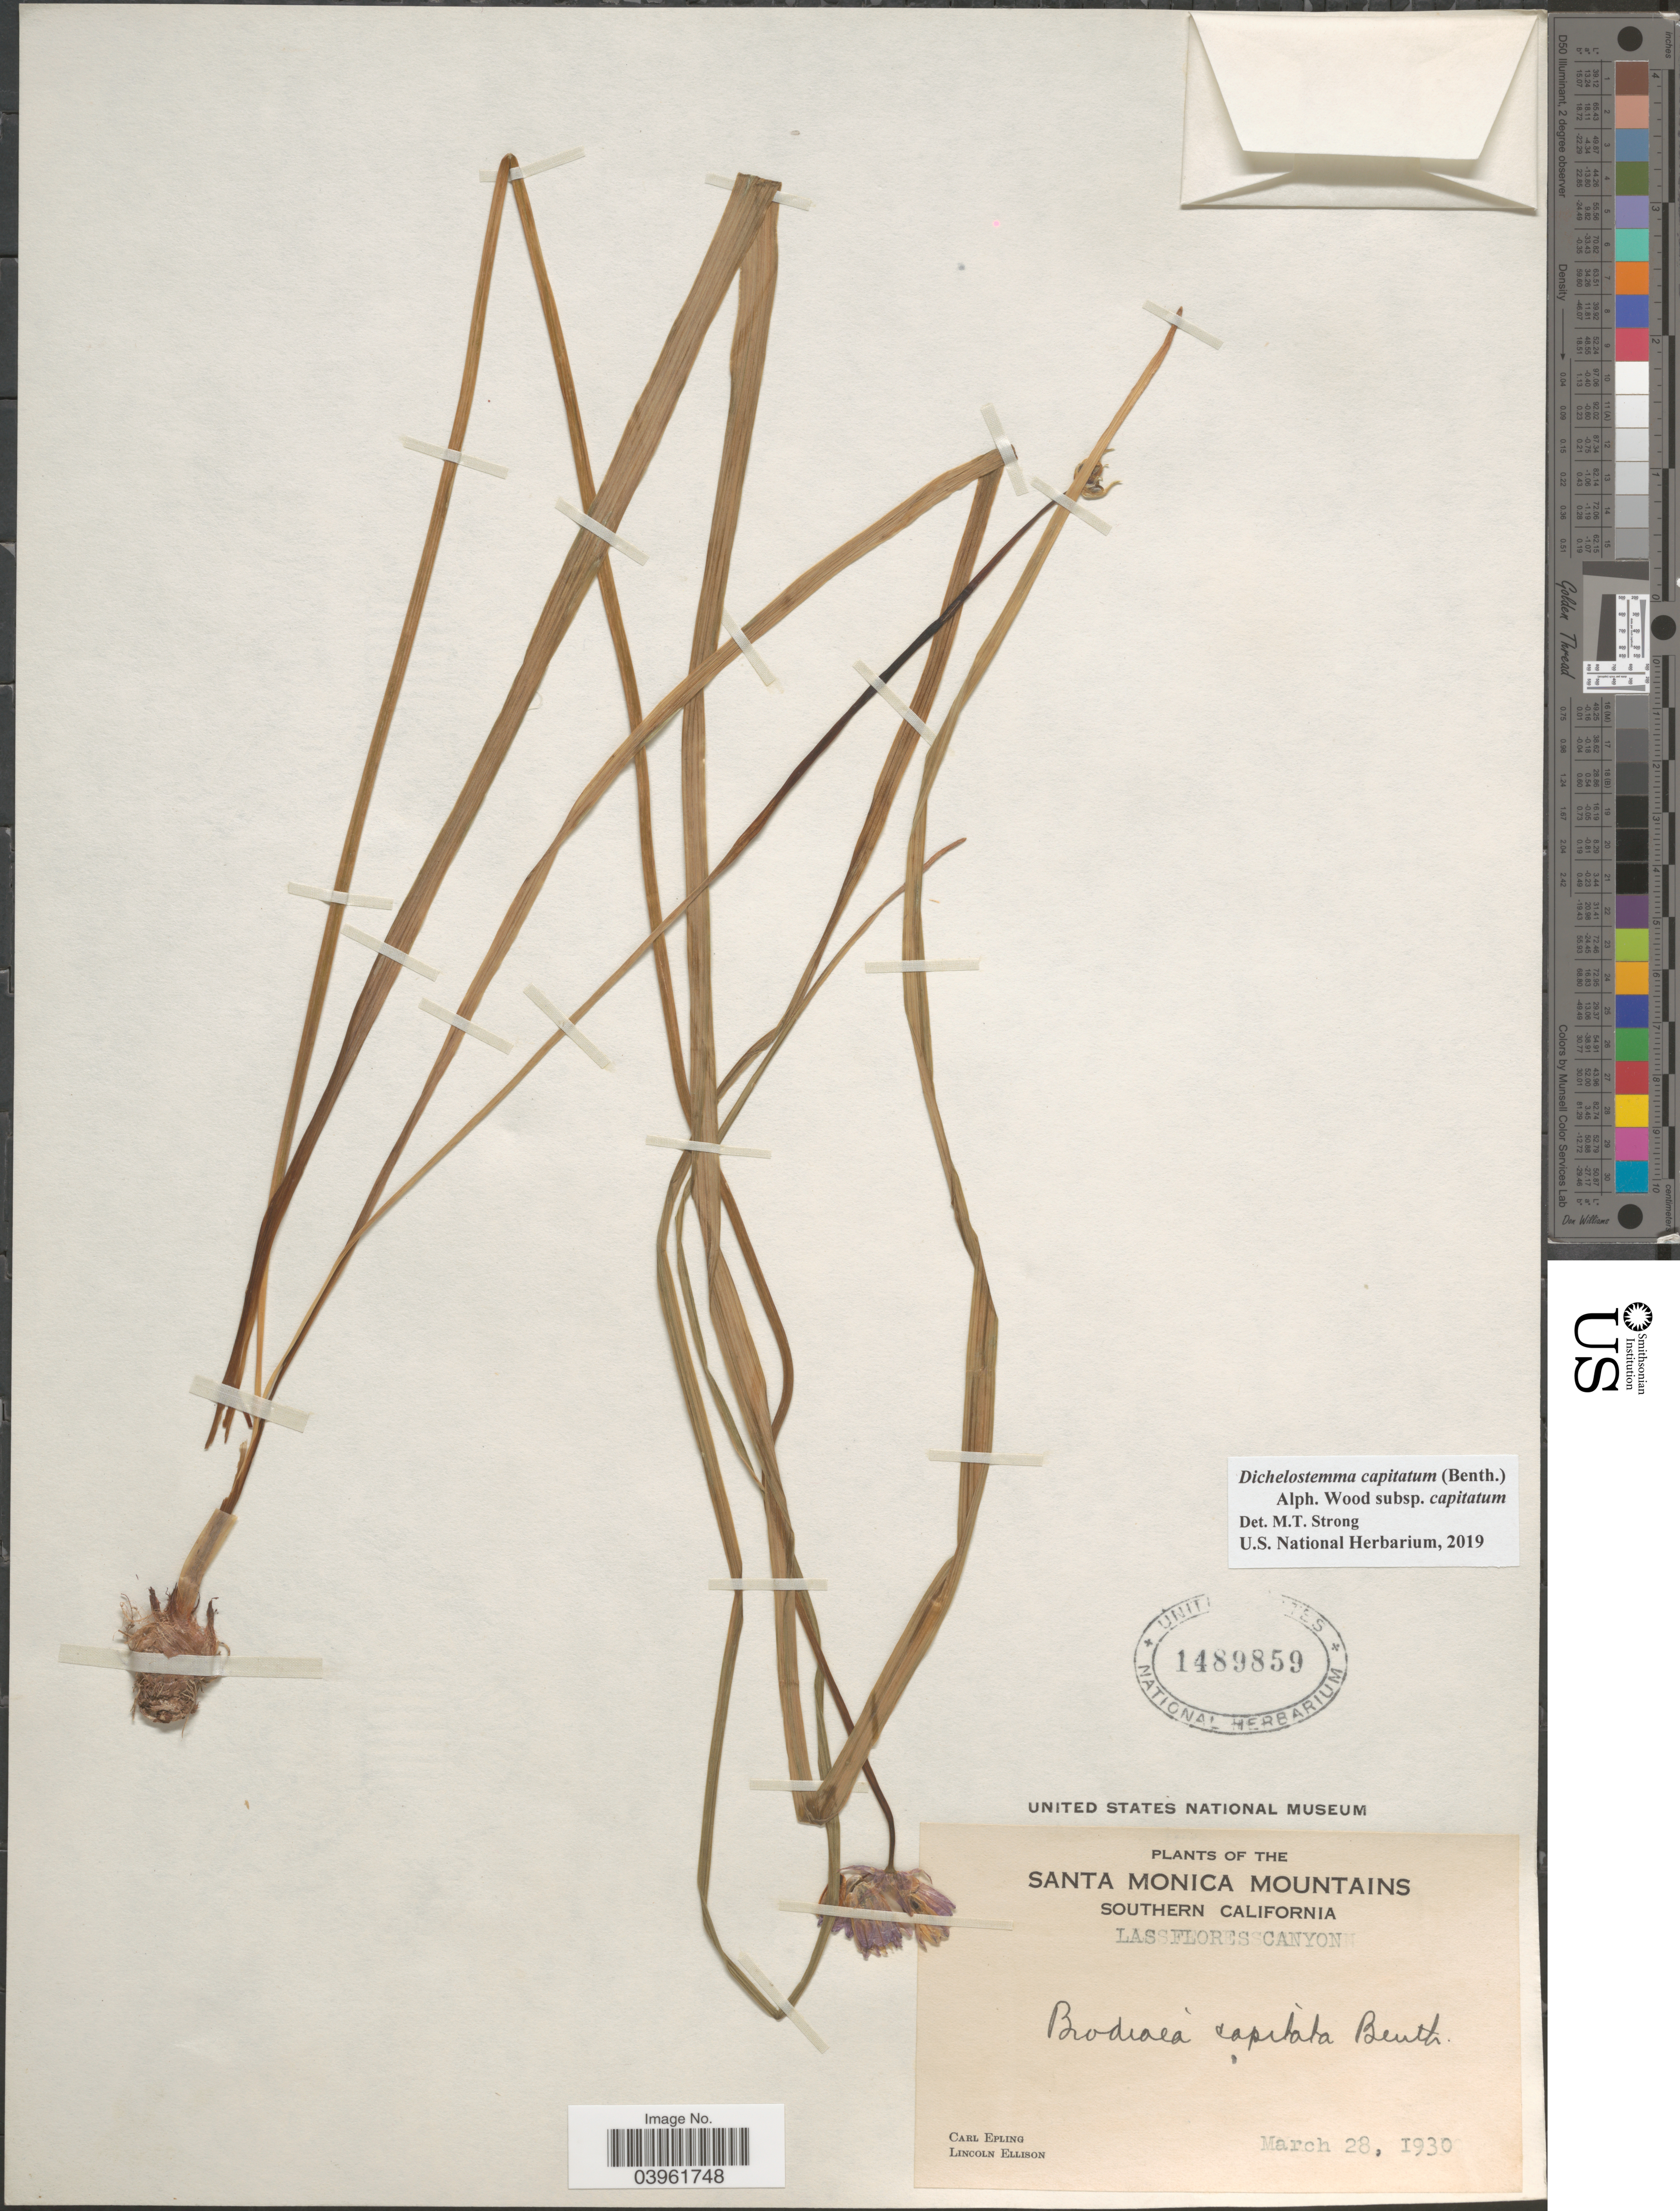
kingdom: Plantae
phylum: Tracheophyta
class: Liliopsida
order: Asparagales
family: Asparagaceae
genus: Dichelostemma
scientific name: Dichelostemma capitatum subsp. capitatum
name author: (Benth.) Alph. Wood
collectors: C. C. Epling & L. Ellison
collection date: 1930-03-28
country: United States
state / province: California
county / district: Los Angeles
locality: The Santa Monica Mountains. Southern California. Las Flores Canyon.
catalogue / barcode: US 1489859